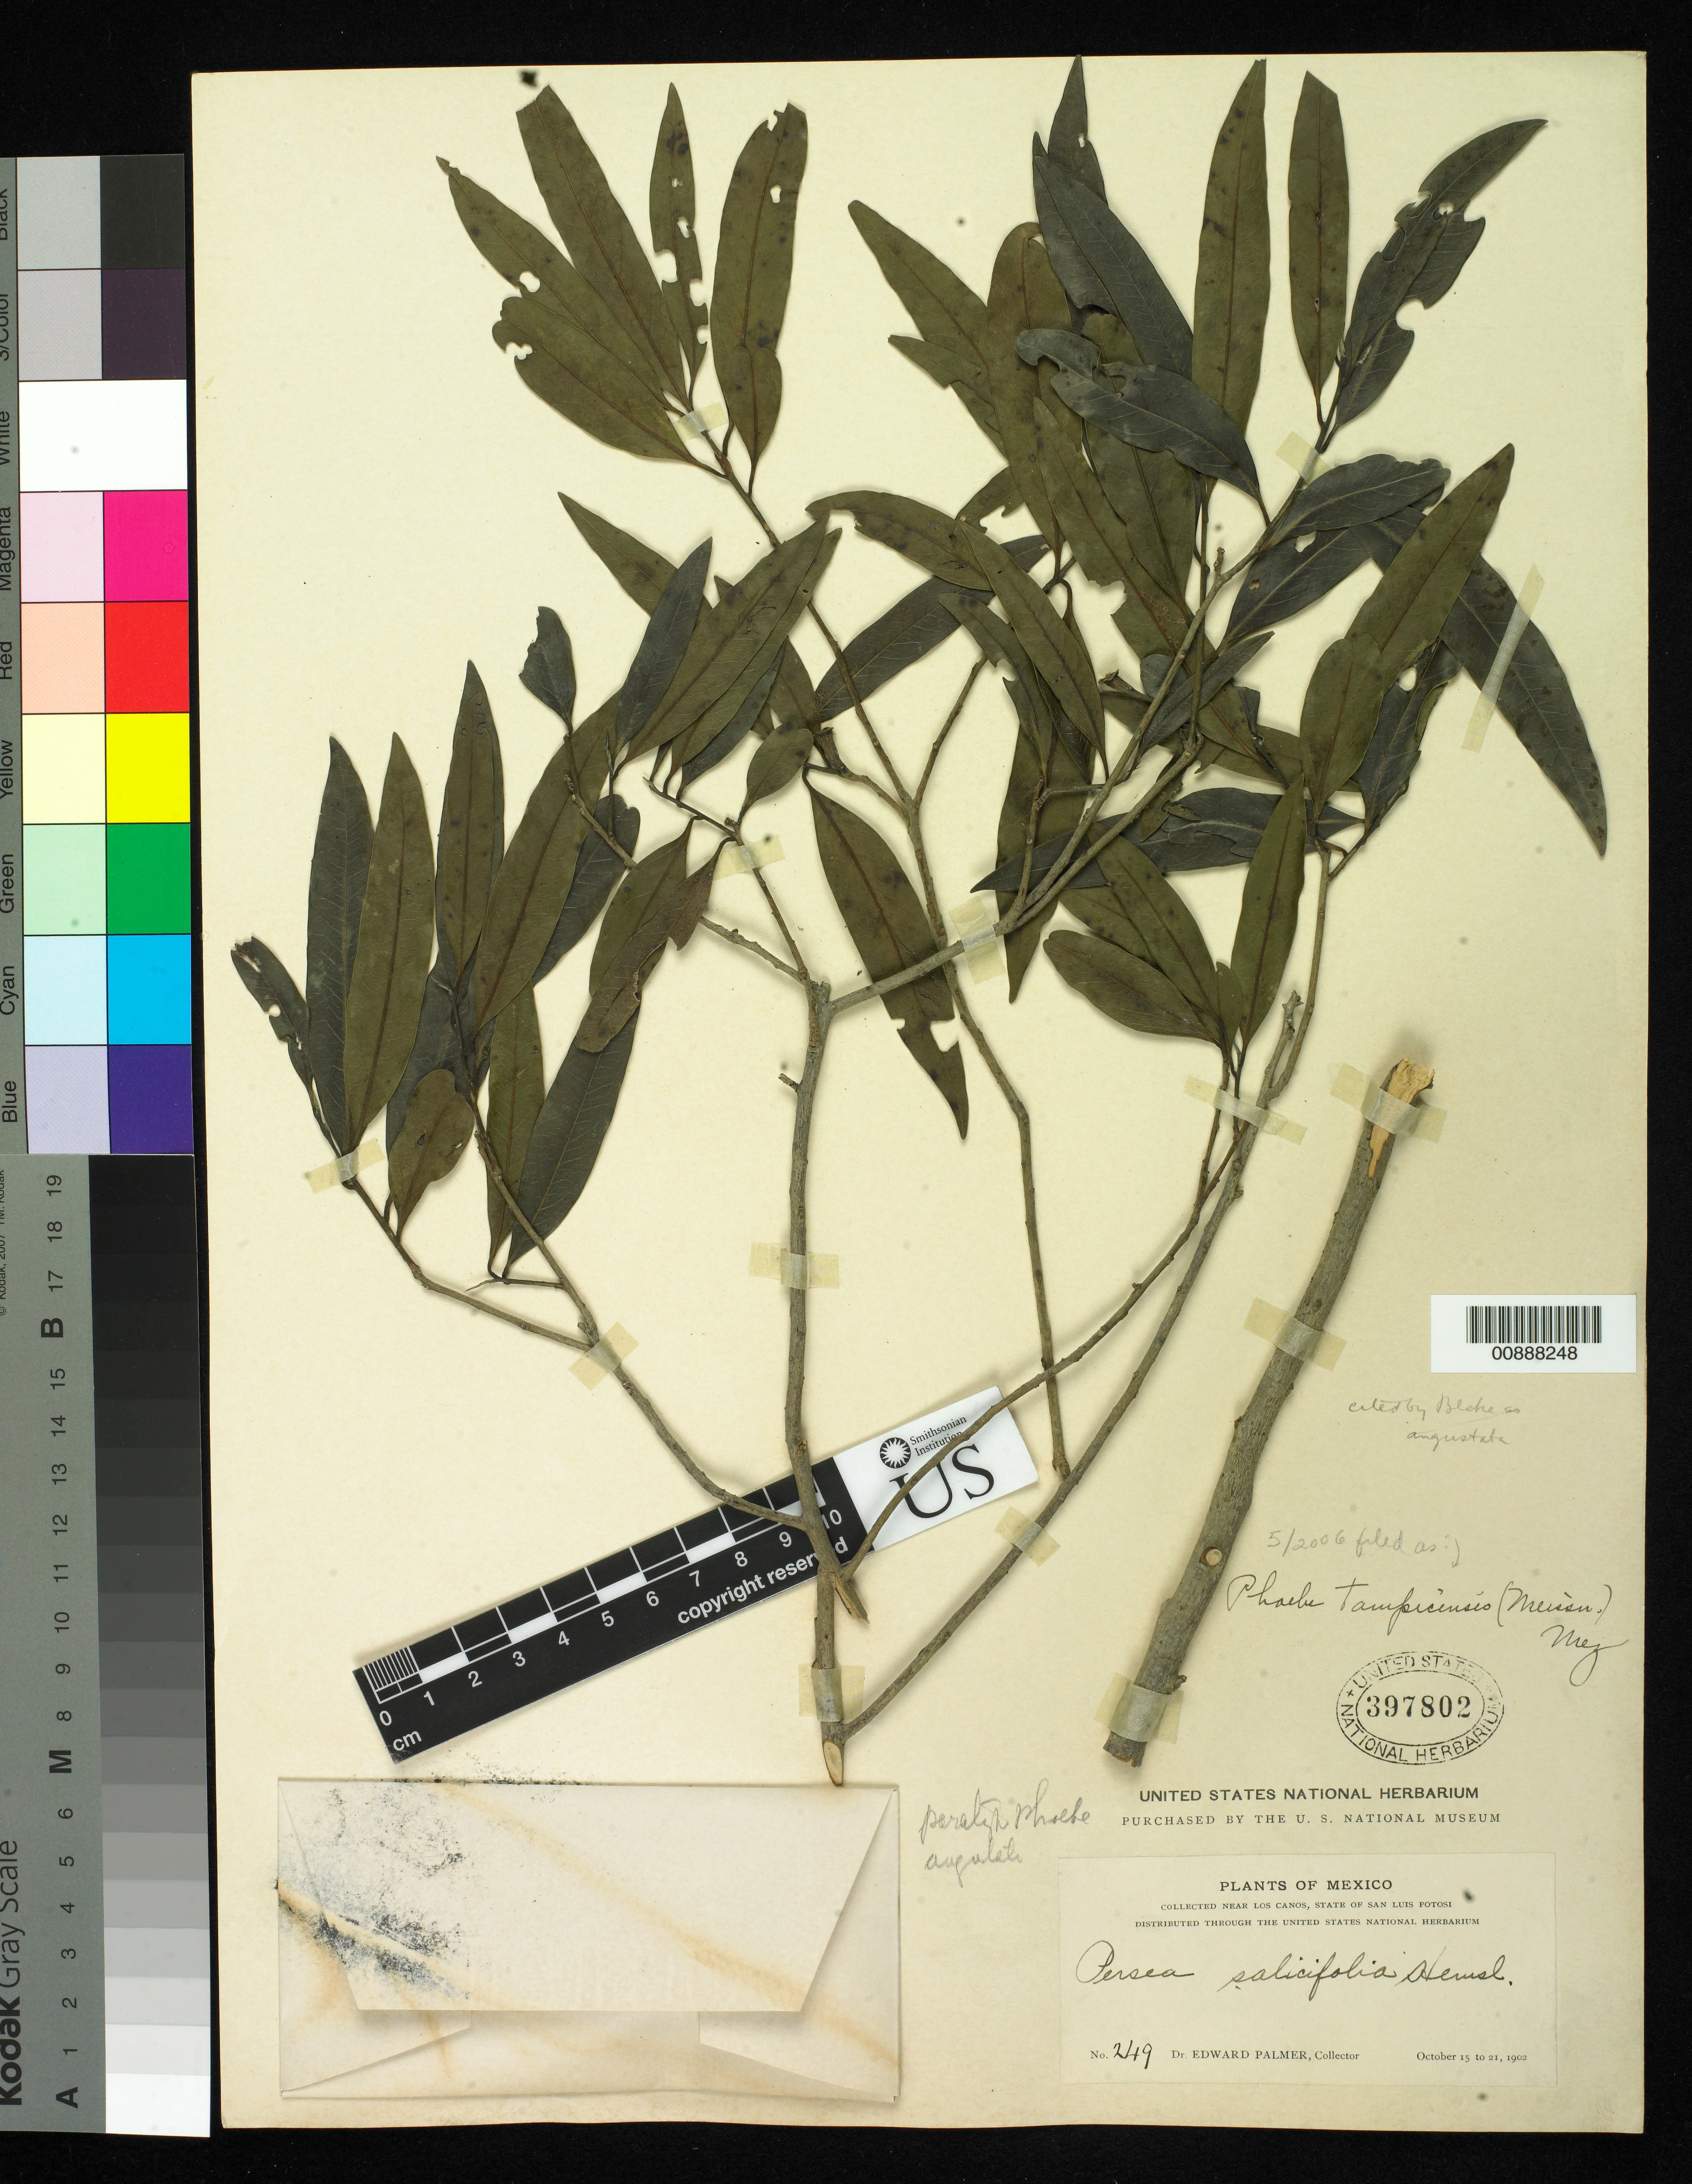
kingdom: Plantae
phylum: Tracheophyta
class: Magnoliopsida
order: Laurales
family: Lauraceae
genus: Phoebe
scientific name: Phoebe tampicensis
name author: (Meisn.) Mez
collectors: E. Palmer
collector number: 249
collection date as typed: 15 Oct 1902 to 21 Oct 1902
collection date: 1902-10-15/1902-10-21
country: Mexico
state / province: San Luis Potosí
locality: Near Los Canos, San Luis Potosí.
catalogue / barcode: US 397802